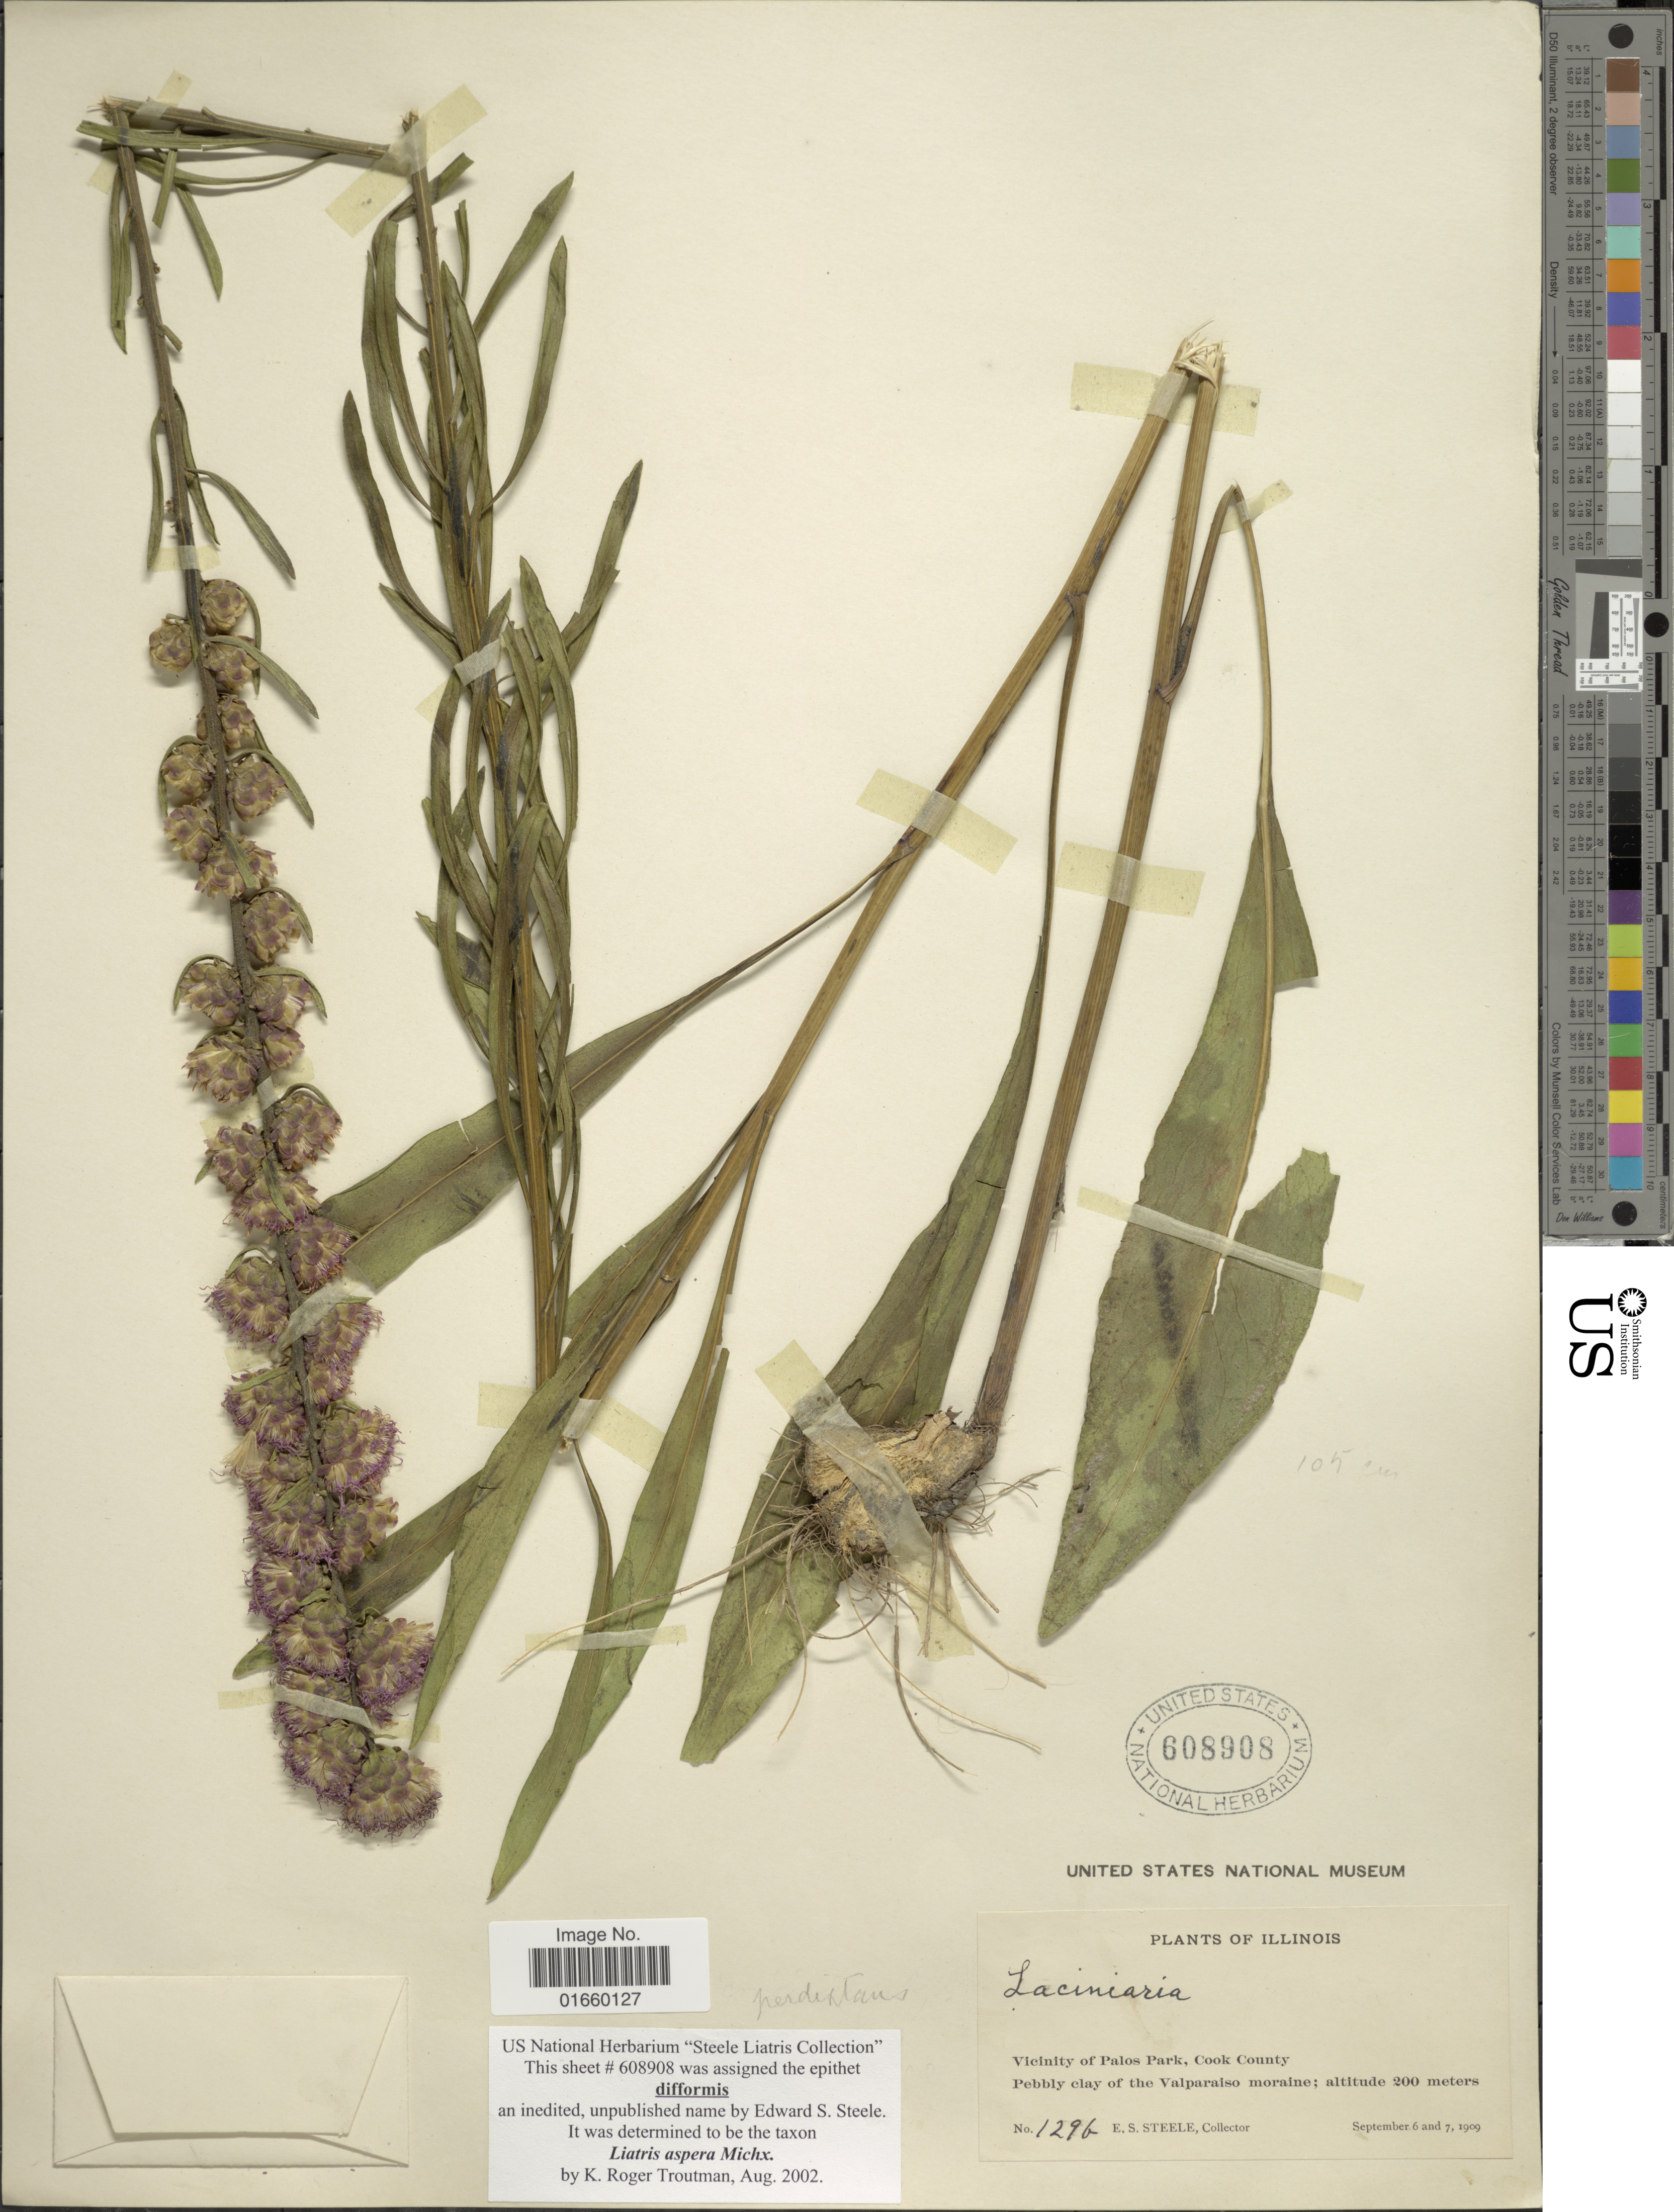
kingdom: Plantae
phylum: Tracheophyta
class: Magnoliopsida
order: Asterales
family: Asteraceae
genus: Liatris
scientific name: Liatris aspera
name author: Michx.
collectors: E. Steele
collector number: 129b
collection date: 1909-09-06/1909-09-07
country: United States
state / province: Illinois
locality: Vicinity of Palos Park, Cook County, Pebbly Clay of the Valparaiso moraine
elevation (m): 200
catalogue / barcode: US 608908